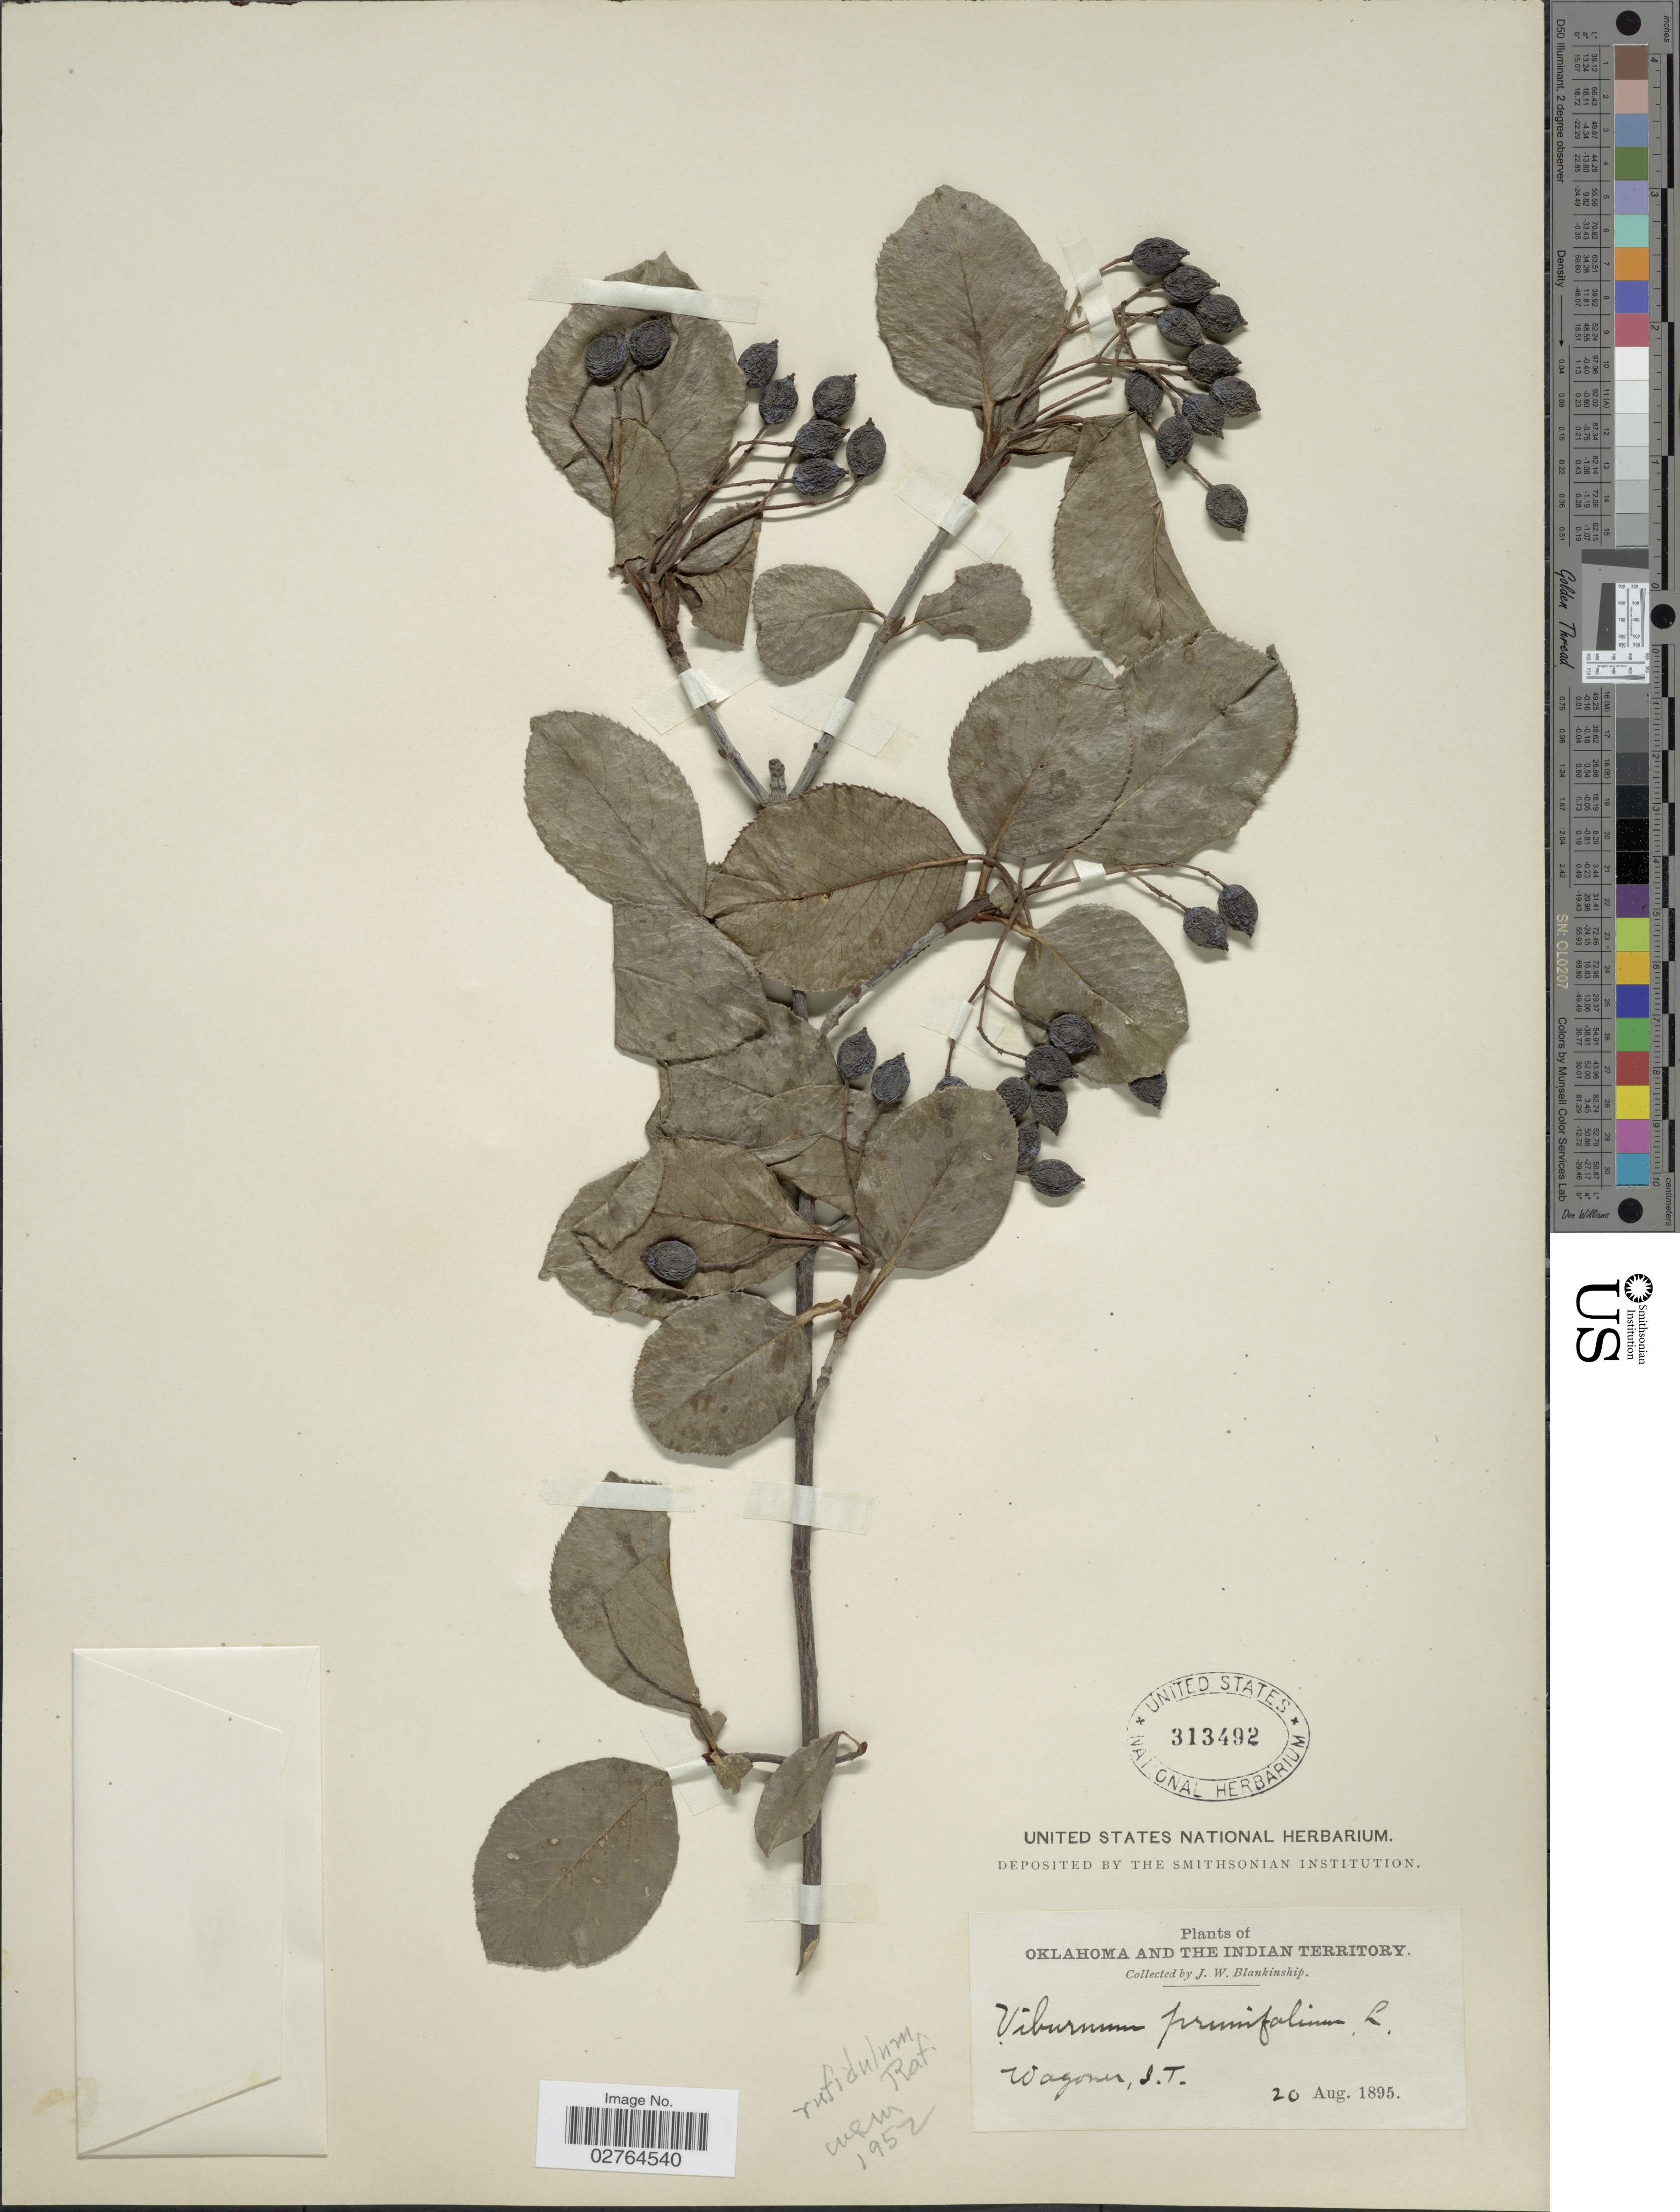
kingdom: Plantae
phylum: Tracheophyta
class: Magnoliopsida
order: Dipsacales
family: Viburnaceae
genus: Viburnum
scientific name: Viburnum rufidulum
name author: Raf.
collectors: J. W. Blankinship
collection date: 1895-08-20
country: United States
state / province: Oklahoma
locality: Wagoner, I.T.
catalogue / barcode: US 313492